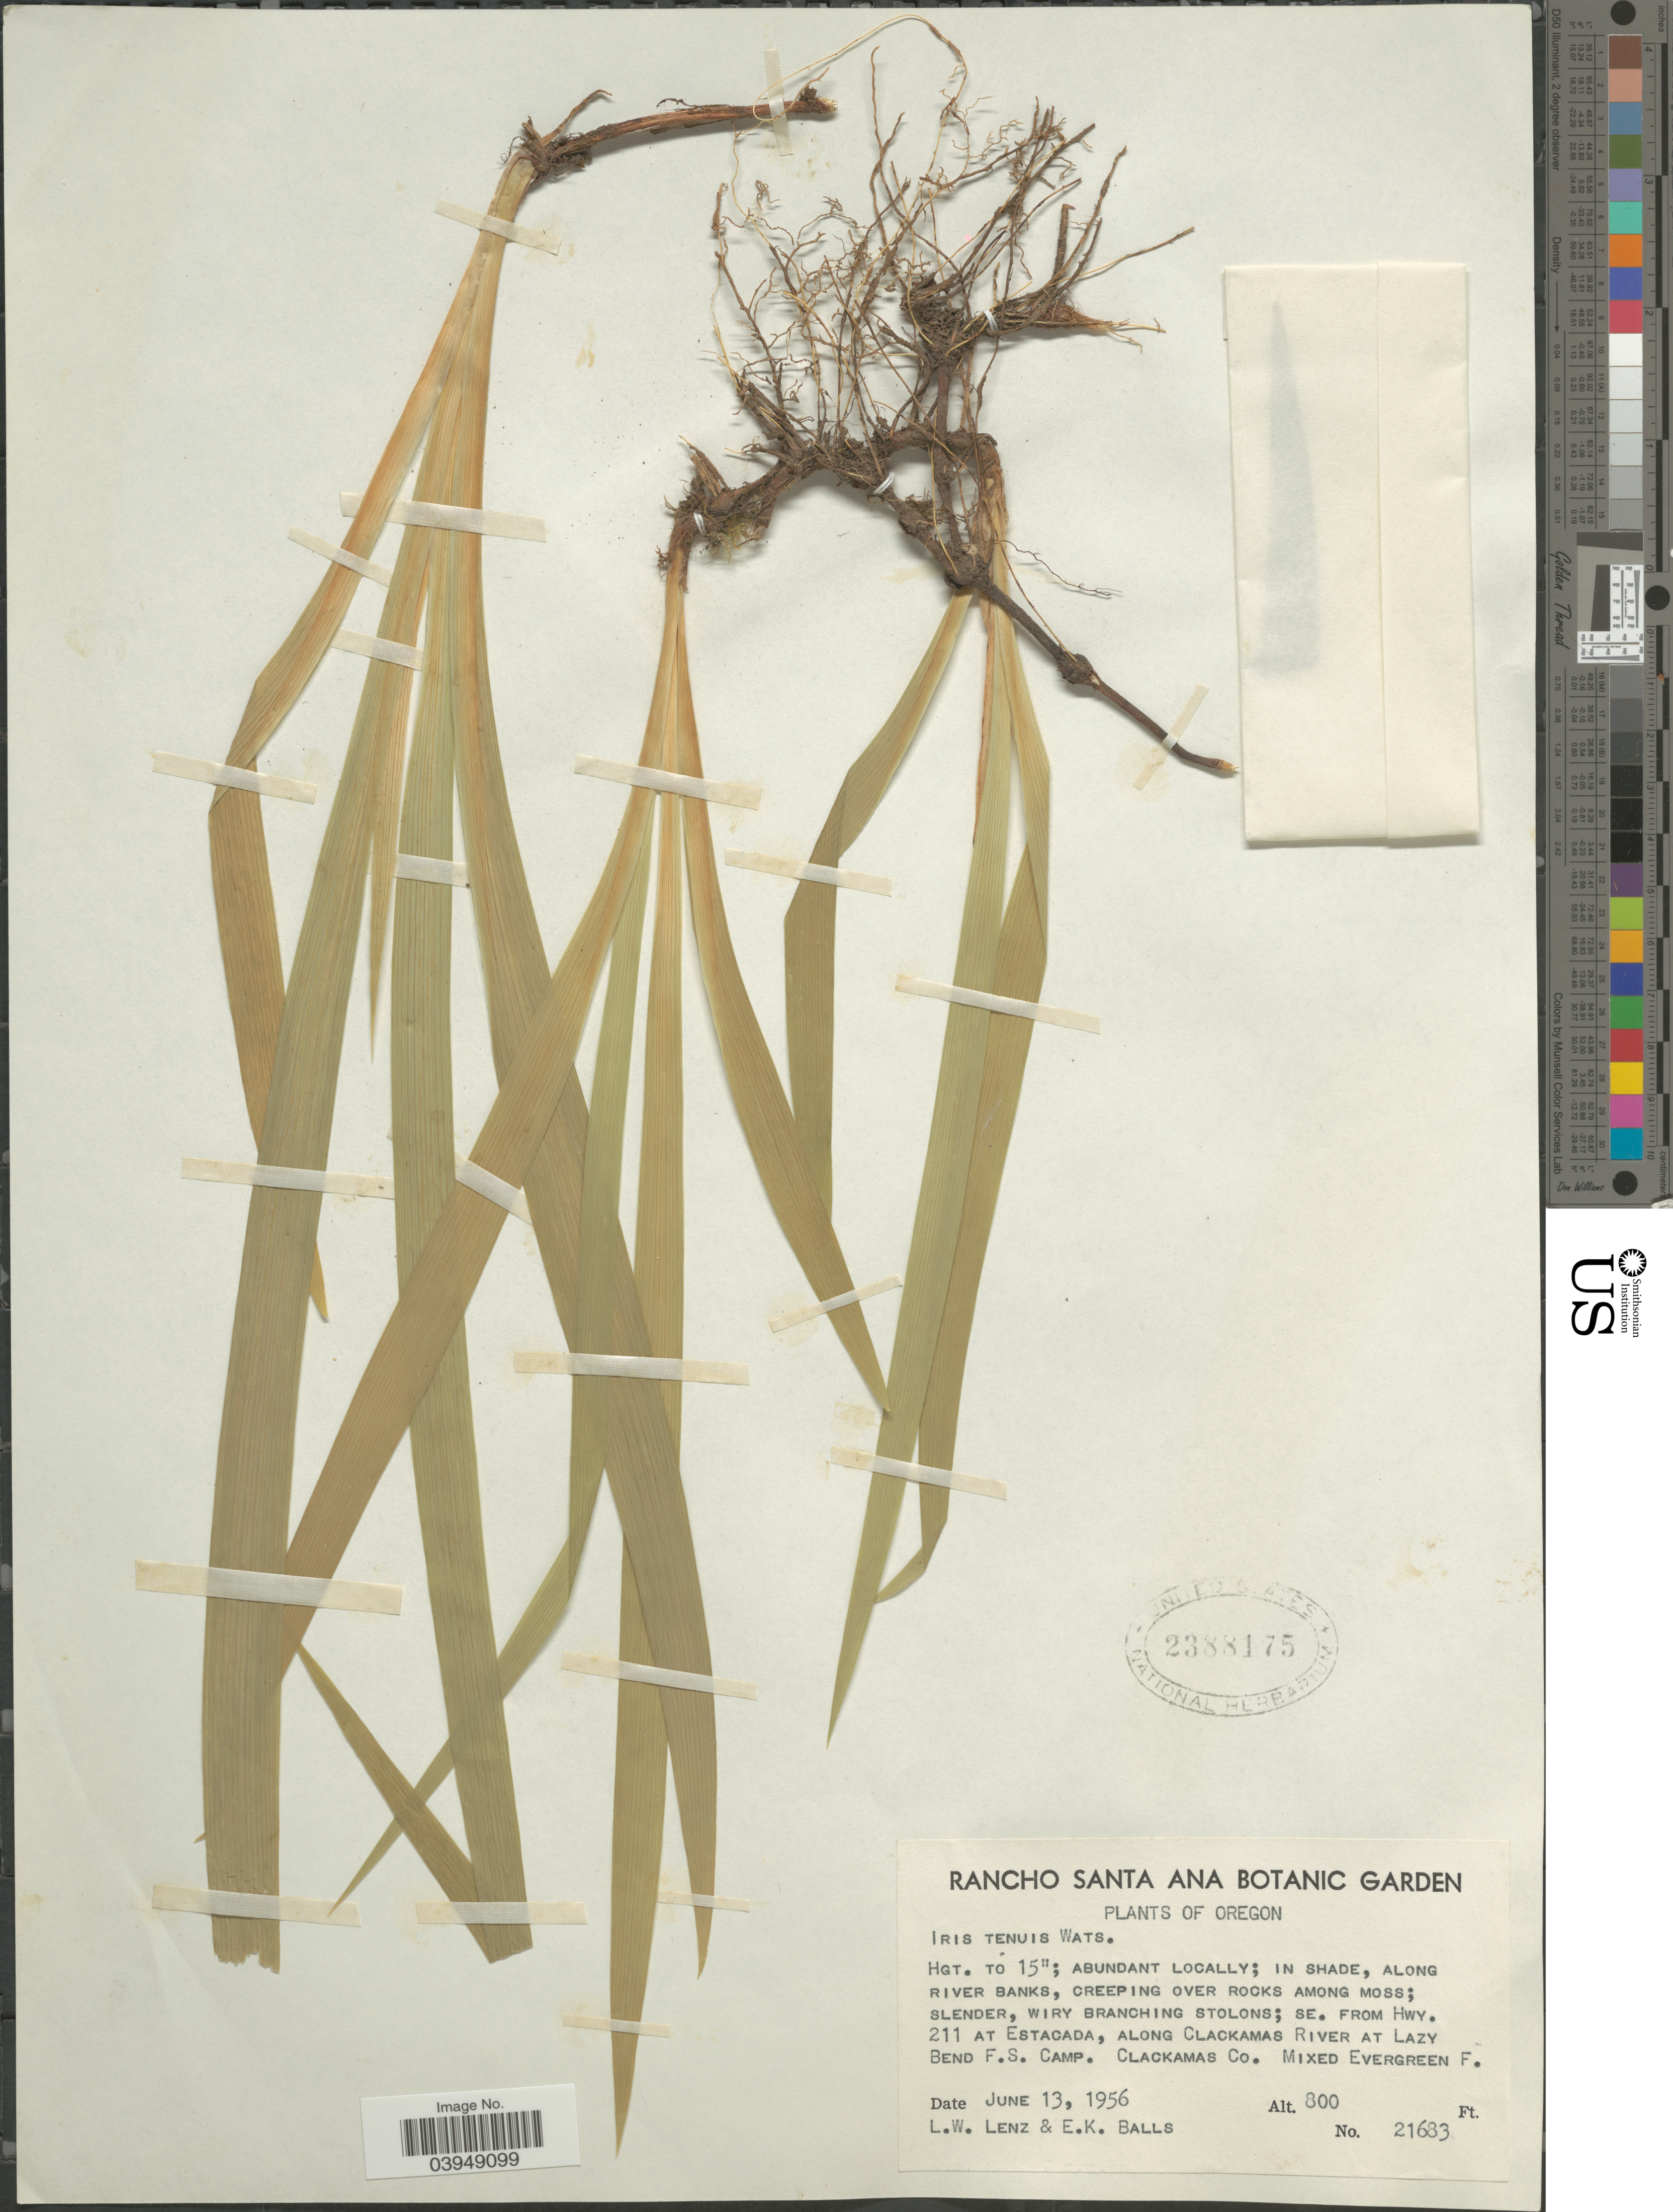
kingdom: Plantae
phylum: Tracheophyta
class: Liliopsida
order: Asparagales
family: Iridaceae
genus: Iris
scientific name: Iris tenuis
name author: S. Watson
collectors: L. Lenz & E. K. Balls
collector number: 21683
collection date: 1956-06-13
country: United States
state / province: Oregon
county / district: Clackamas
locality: Se. from Hwy. 211 at Estacada, along Clackamas River at Lazy Bend F.S. Camp. Clackamas Co.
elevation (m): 244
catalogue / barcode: US 2388175